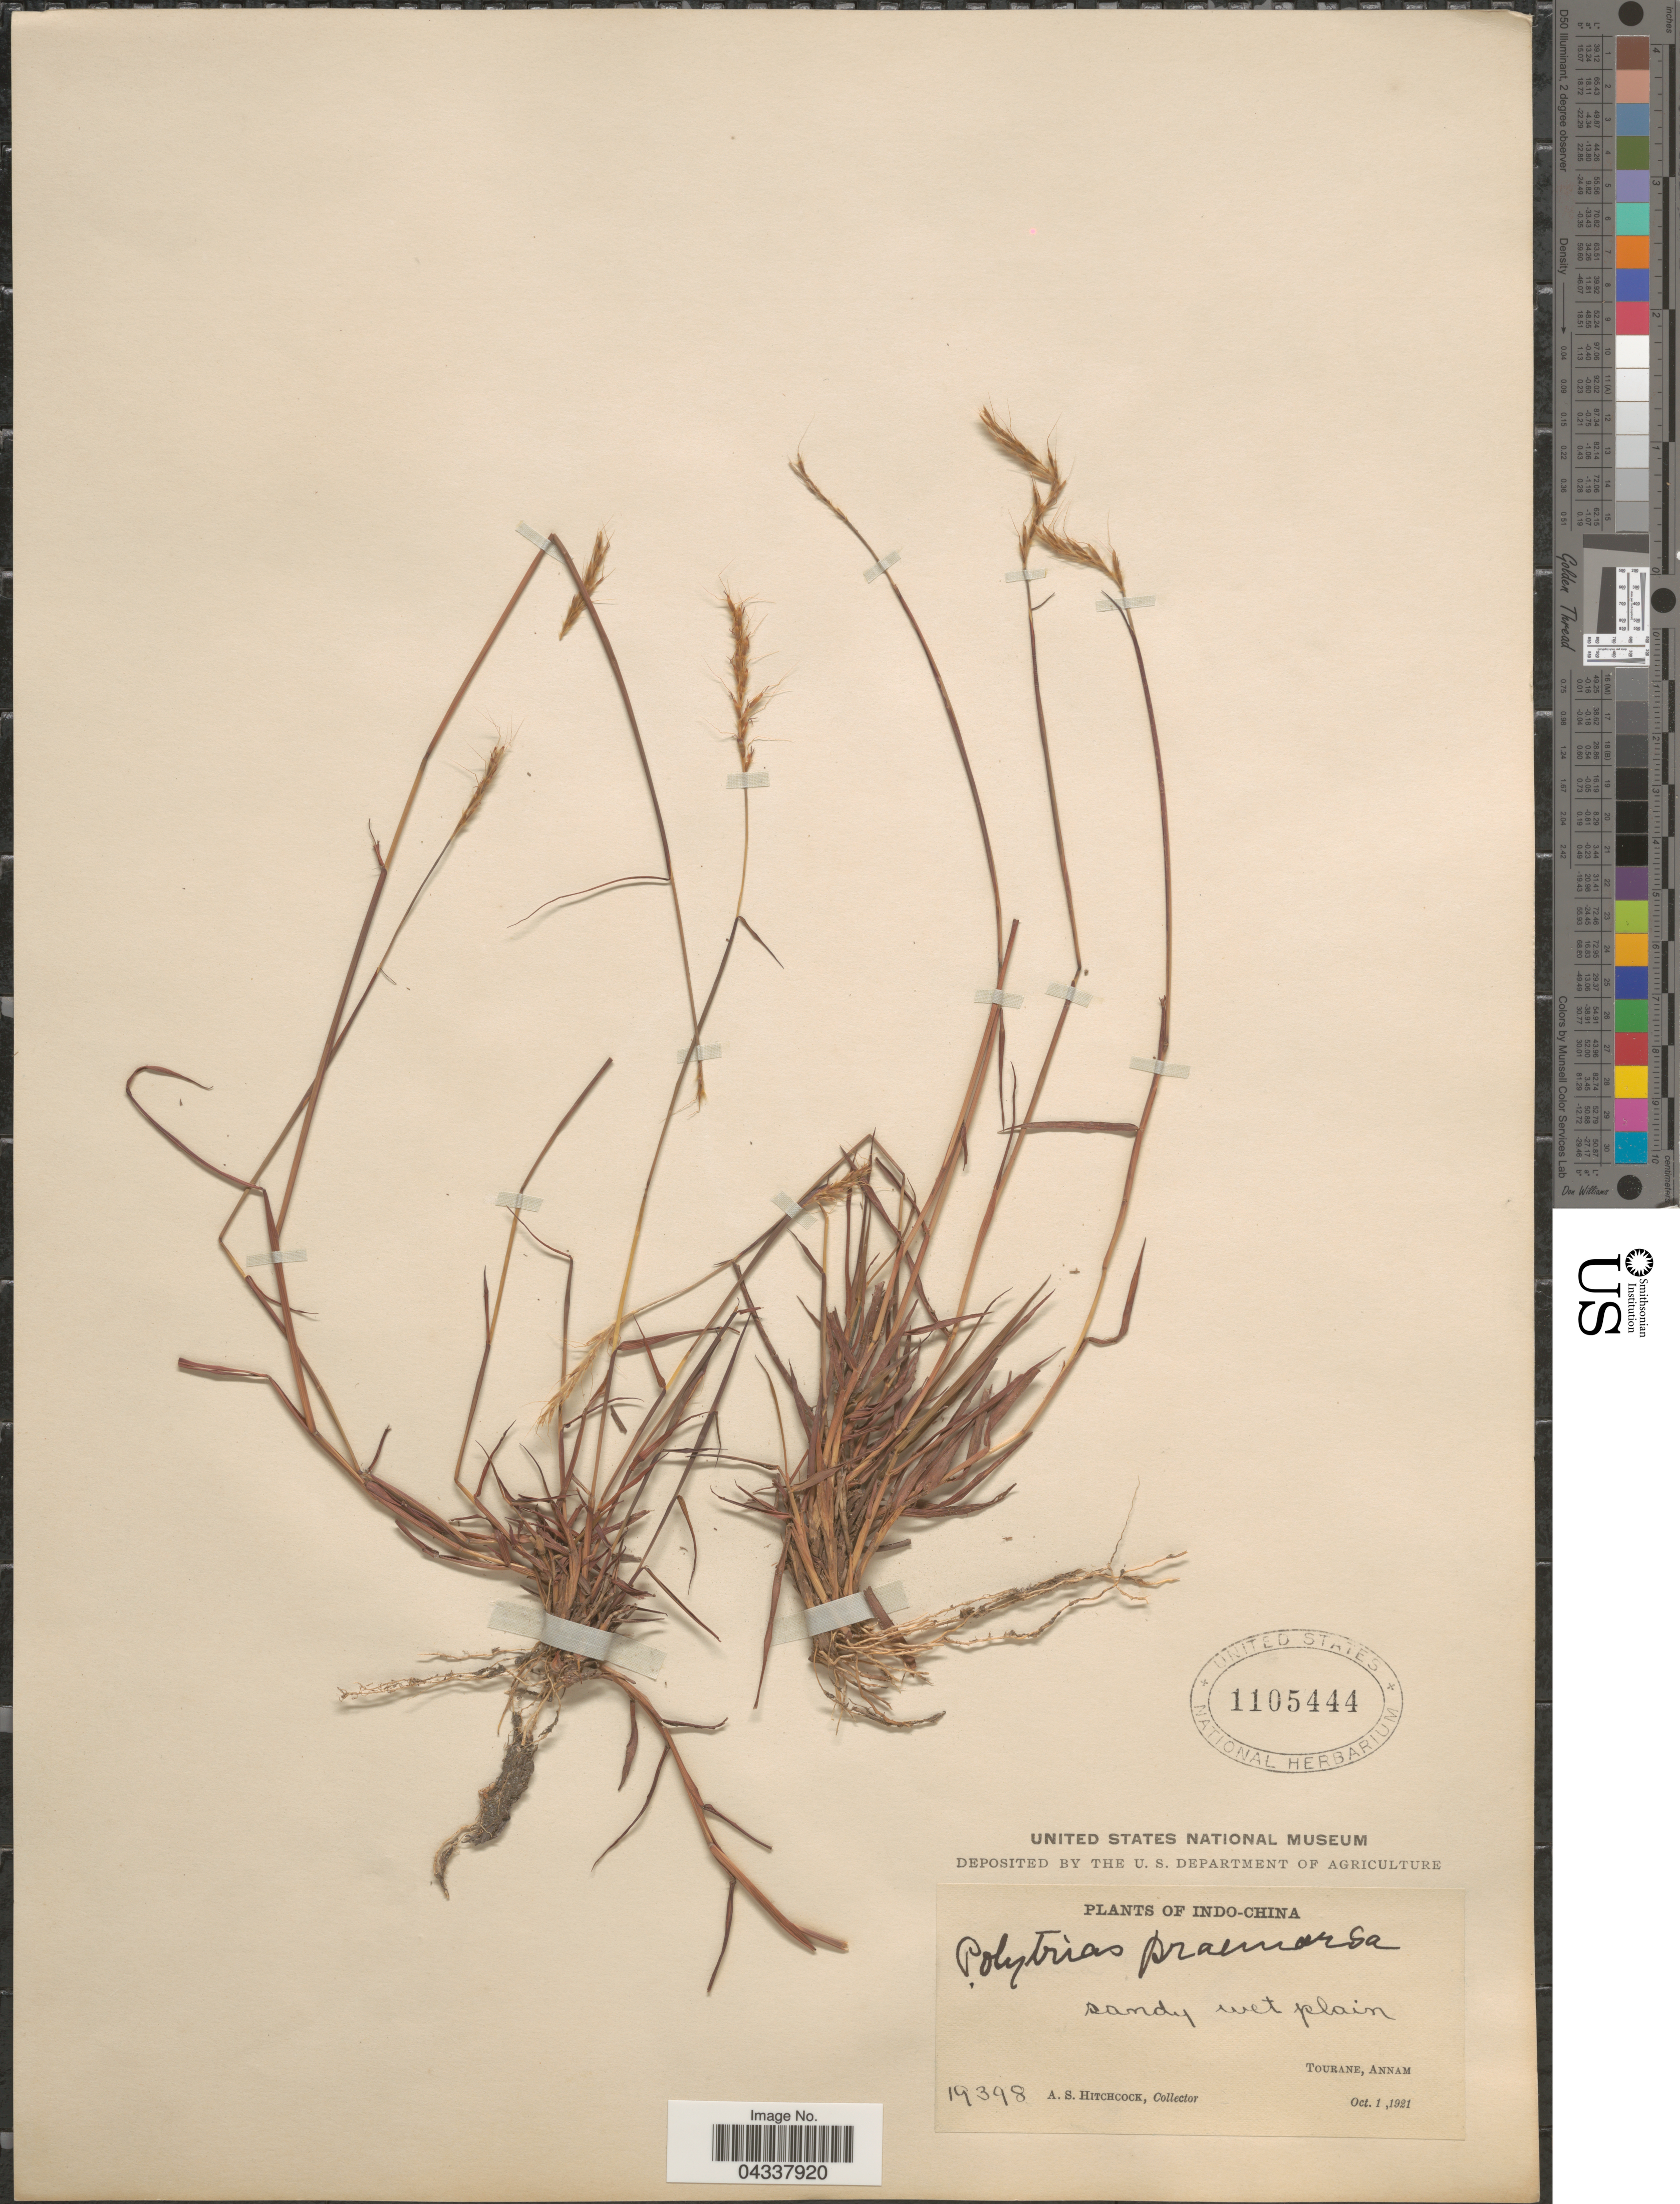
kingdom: Plantae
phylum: Tracheophyta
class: Liliopsida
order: Poales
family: Poaceae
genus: Polytrias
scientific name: Polytrias indica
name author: (Houtt.) Veldkamp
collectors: A. S. Hitchcock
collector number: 19398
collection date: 1921-10-01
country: Vietnam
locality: Tourane, Annam.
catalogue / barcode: US 1105444